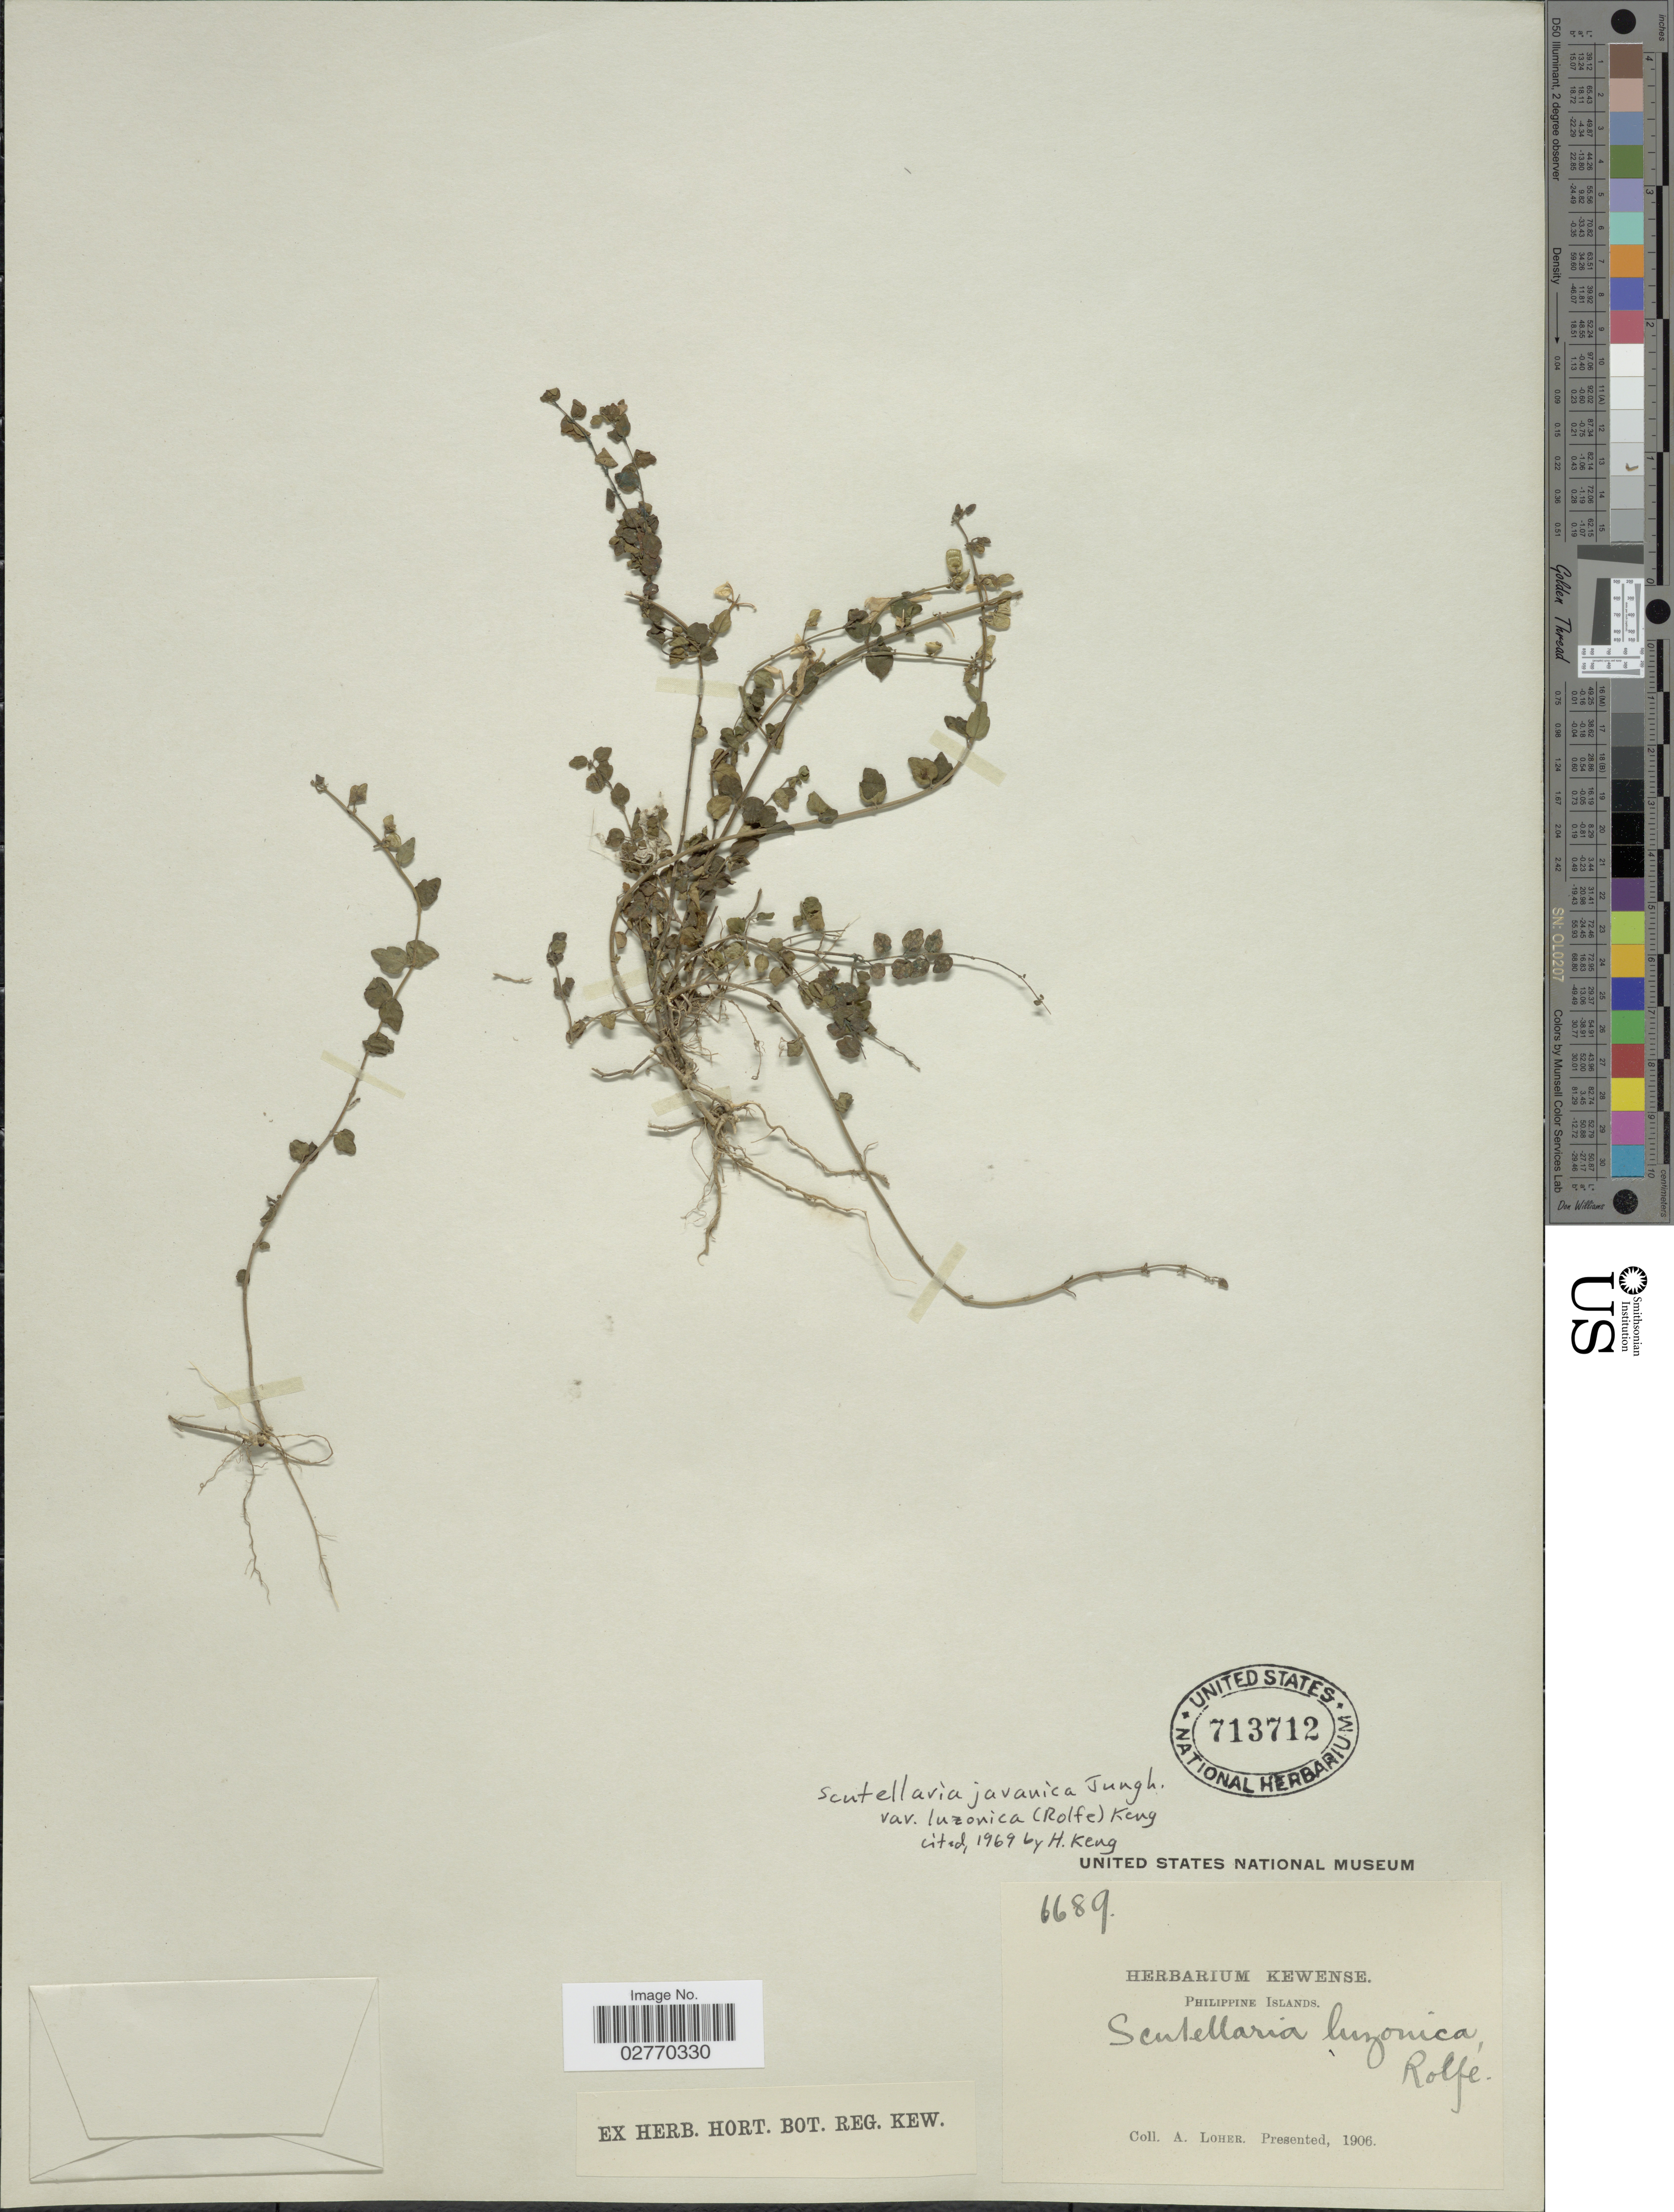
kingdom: Plantae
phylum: Tracheophyta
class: Magnoliopsida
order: Lamiales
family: Lamiaceae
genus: Scutellaria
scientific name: Scutellaria javanica var. luzonica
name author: (Rolfe) H. Keng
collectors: A. Loher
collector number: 6689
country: Philippines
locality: Philippine Islands.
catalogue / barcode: US 713712